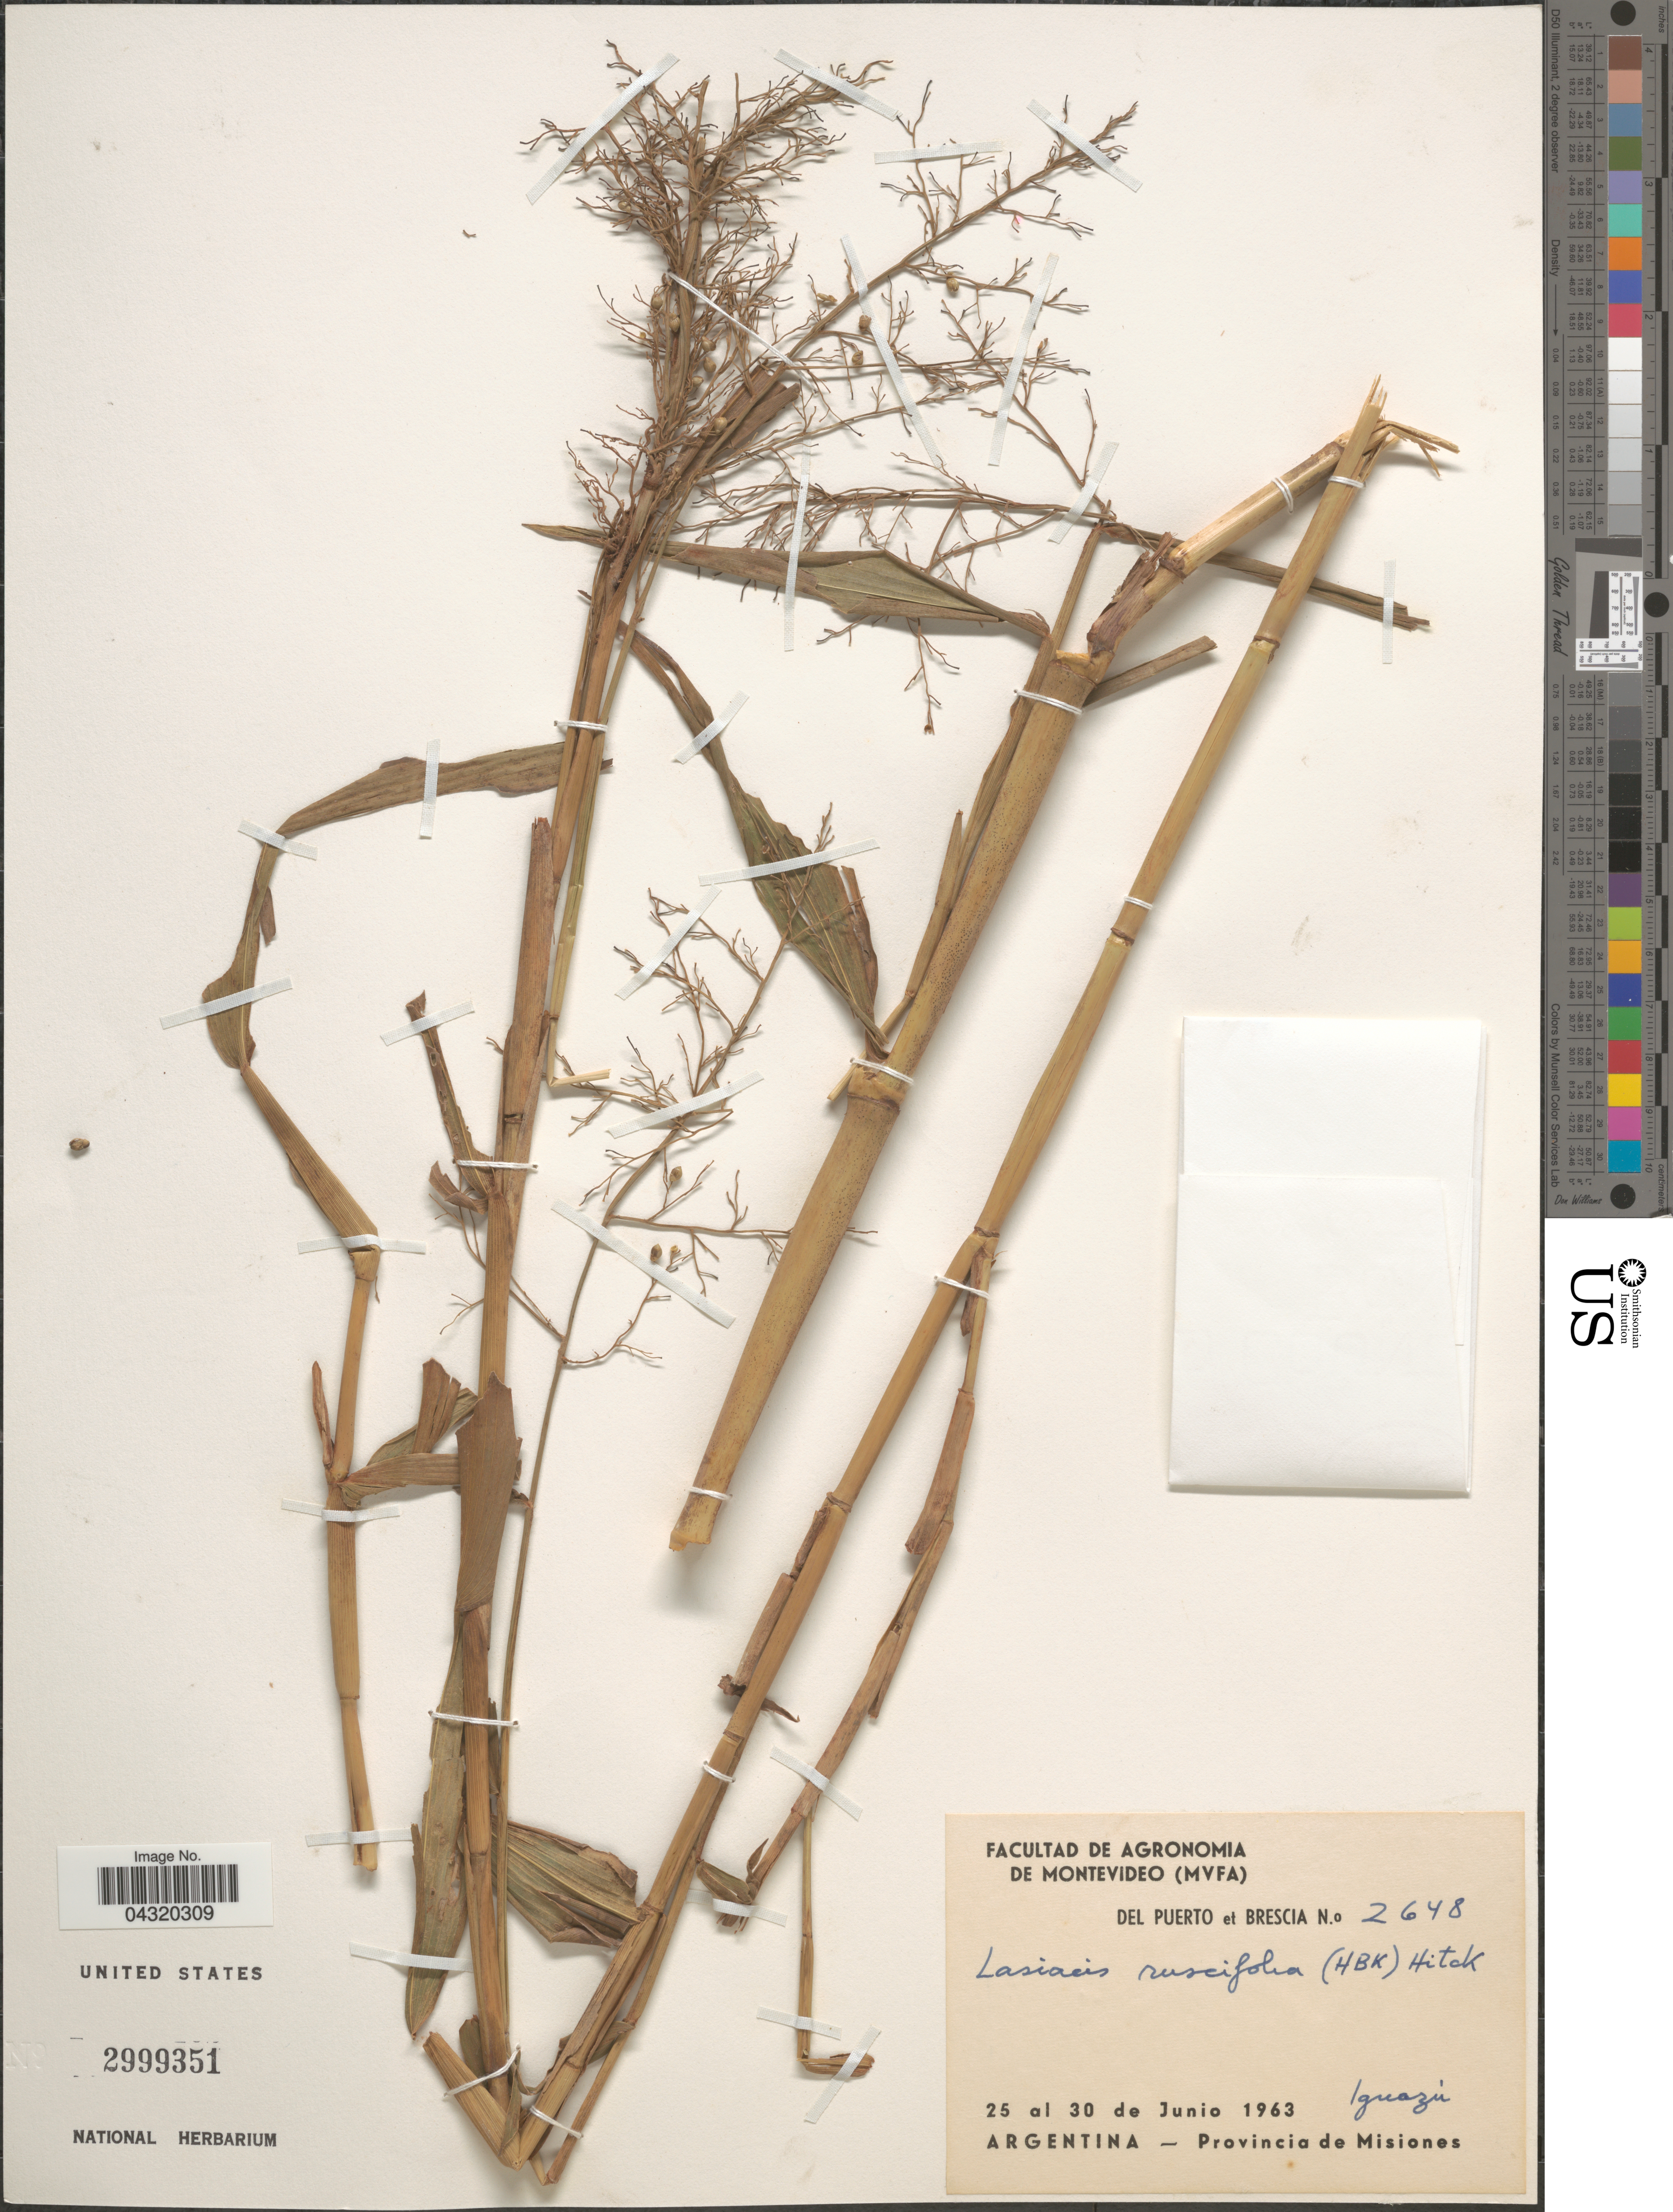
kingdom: Plantae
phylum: Tracheophyta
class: Liliopsida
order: Poales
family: Poaceae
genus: Lasiacis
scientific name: Lasiacis ruscifolia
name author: (Kunth) Hitchc.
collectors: Del Puerto & -. Brescia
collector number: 2648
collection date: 1963-06-25/1963-06-30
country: Argentina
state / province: Misiones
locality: Iguazú.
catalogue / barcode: US 2999351